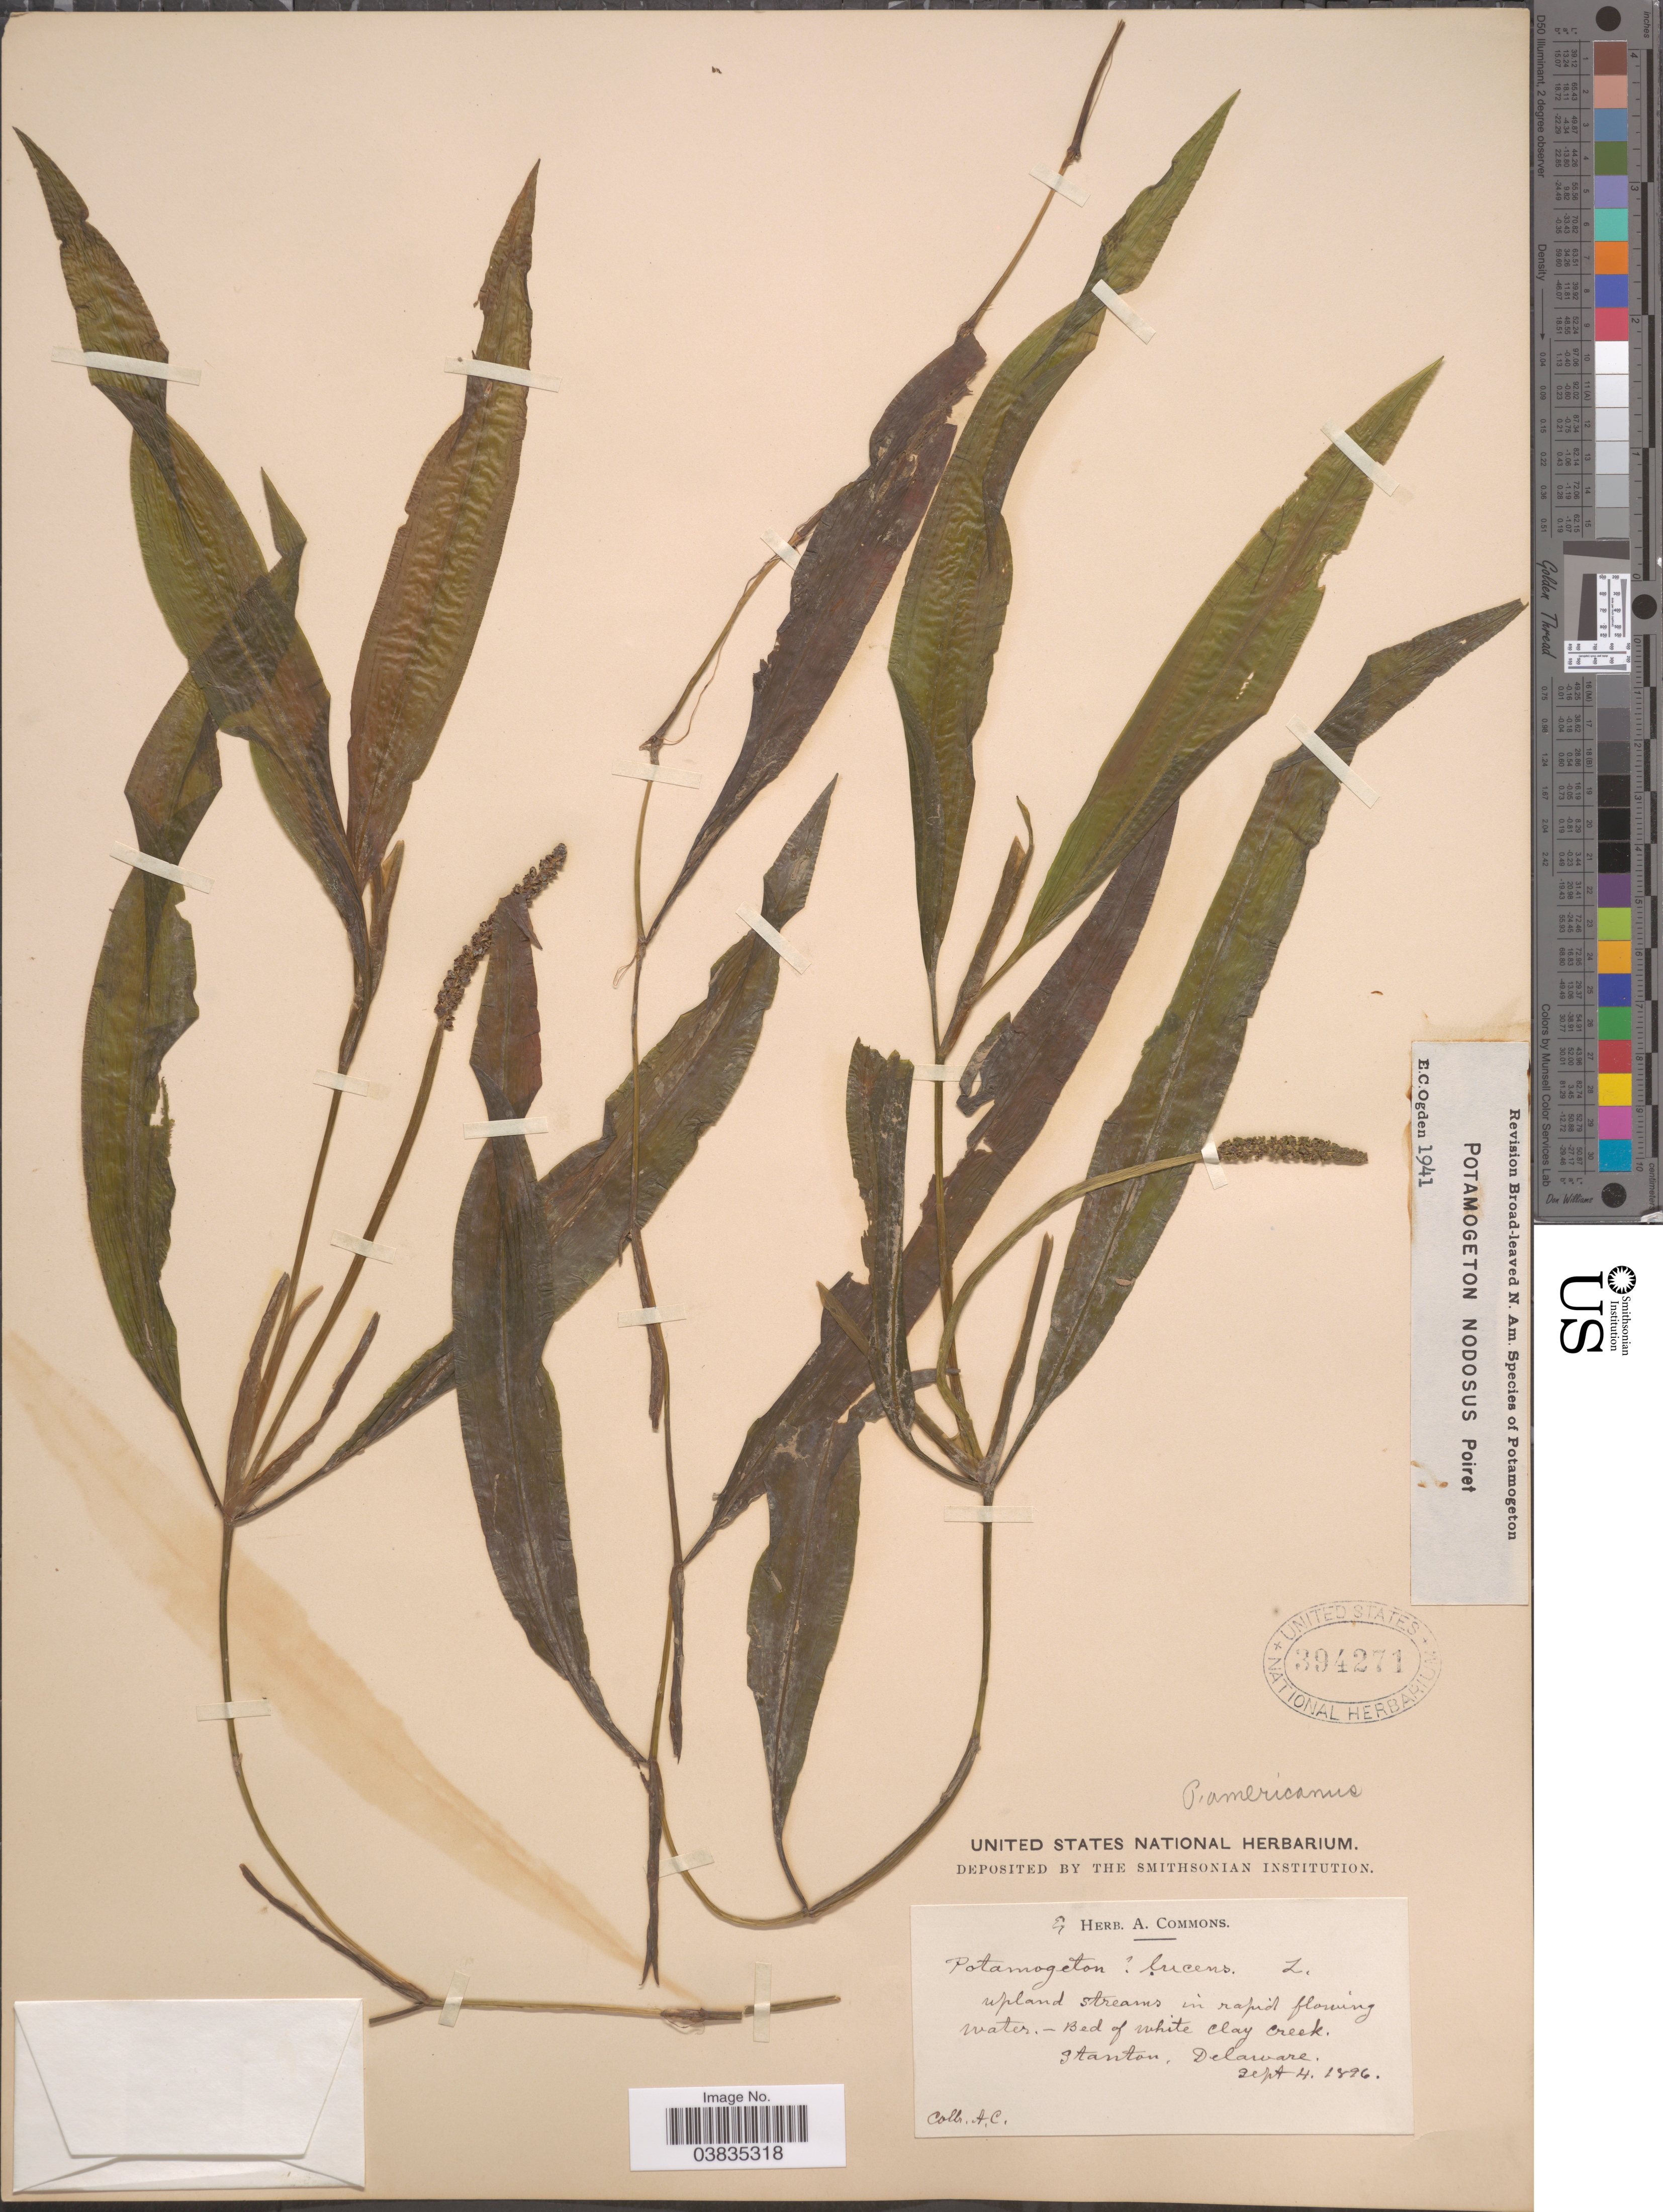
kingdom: Plantae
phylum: Tracheophyta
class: Liliopsida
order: Alismatales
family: Potamogetonaceae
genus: Potamogeton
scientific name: Potamogeton nodosus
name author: Poir.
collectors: A. Commons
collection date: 1896-09-04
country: United States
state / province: Delaware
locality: Stanton.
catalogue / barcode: US 394271